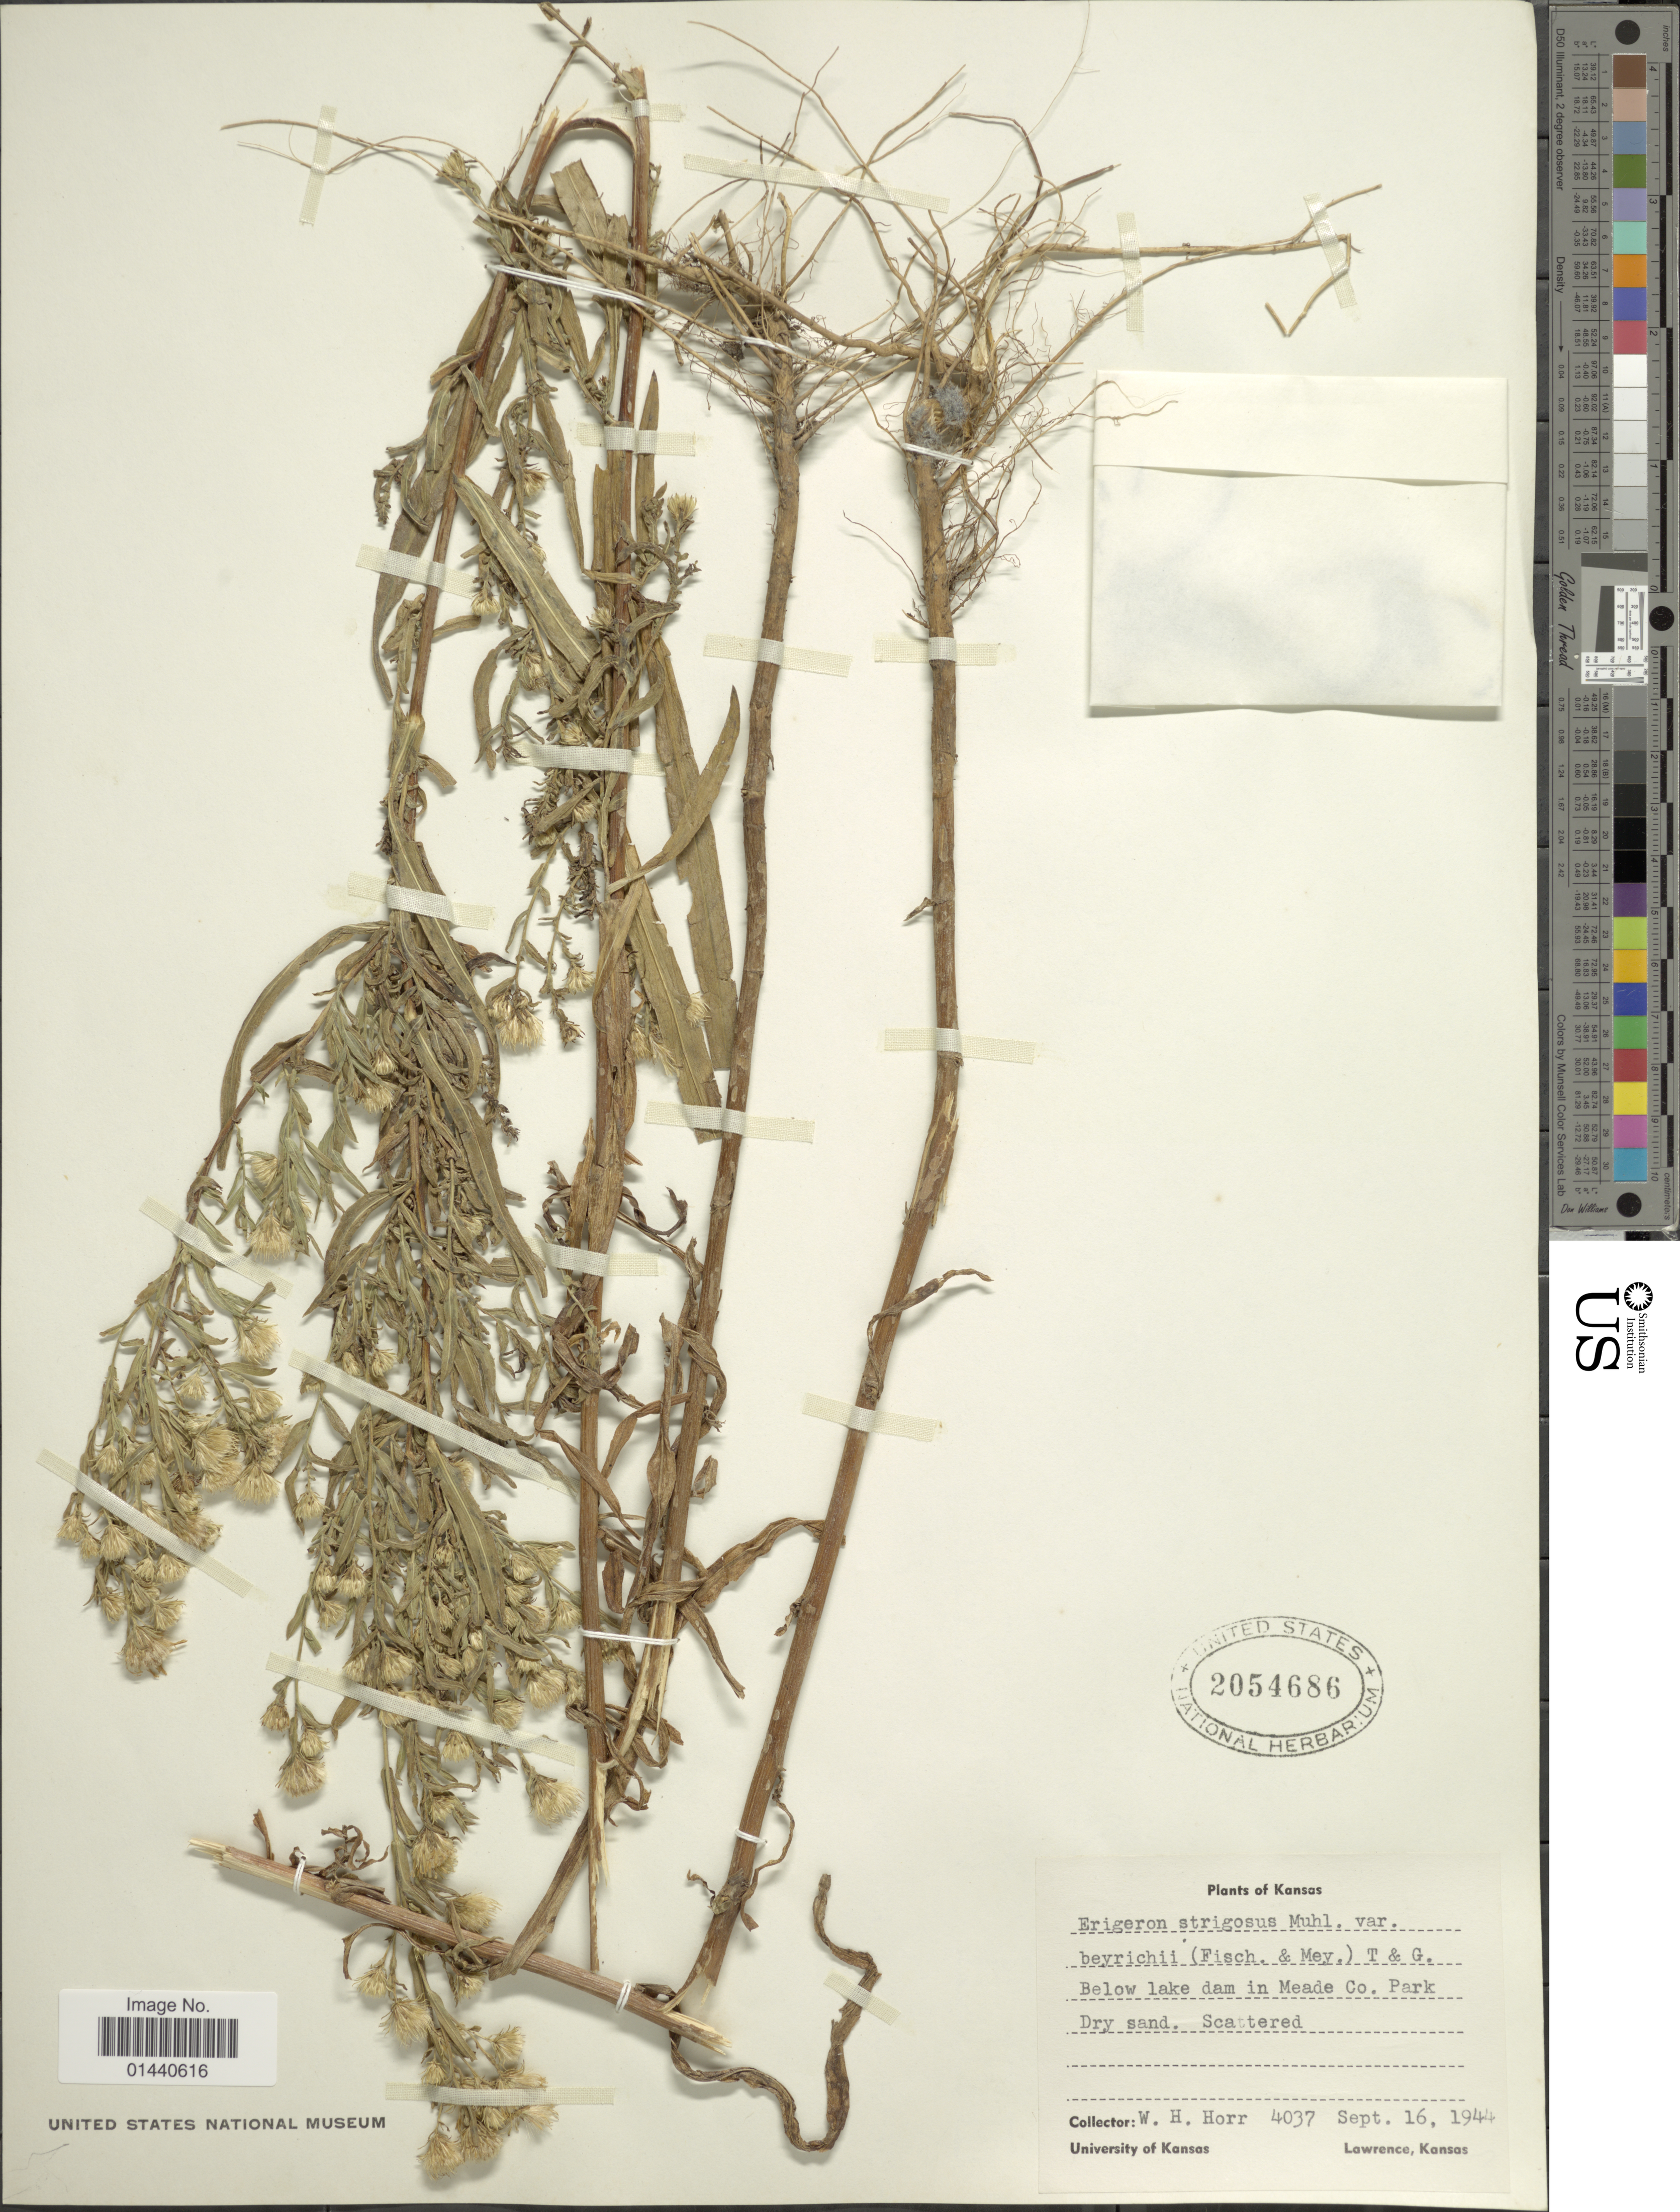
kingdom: Plantae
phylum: Tracheophyta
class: Magnoliopsida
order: Asterales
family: Asteraceae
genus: Erigeron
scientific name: Erigeron strigosus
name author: Muhl. ex Willd.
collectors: W. H. Horr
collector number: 4037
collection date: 1944-09-16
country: United States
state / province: Kansas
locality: Below lake dam in Meade Co. Park.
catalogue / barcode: US 2054686